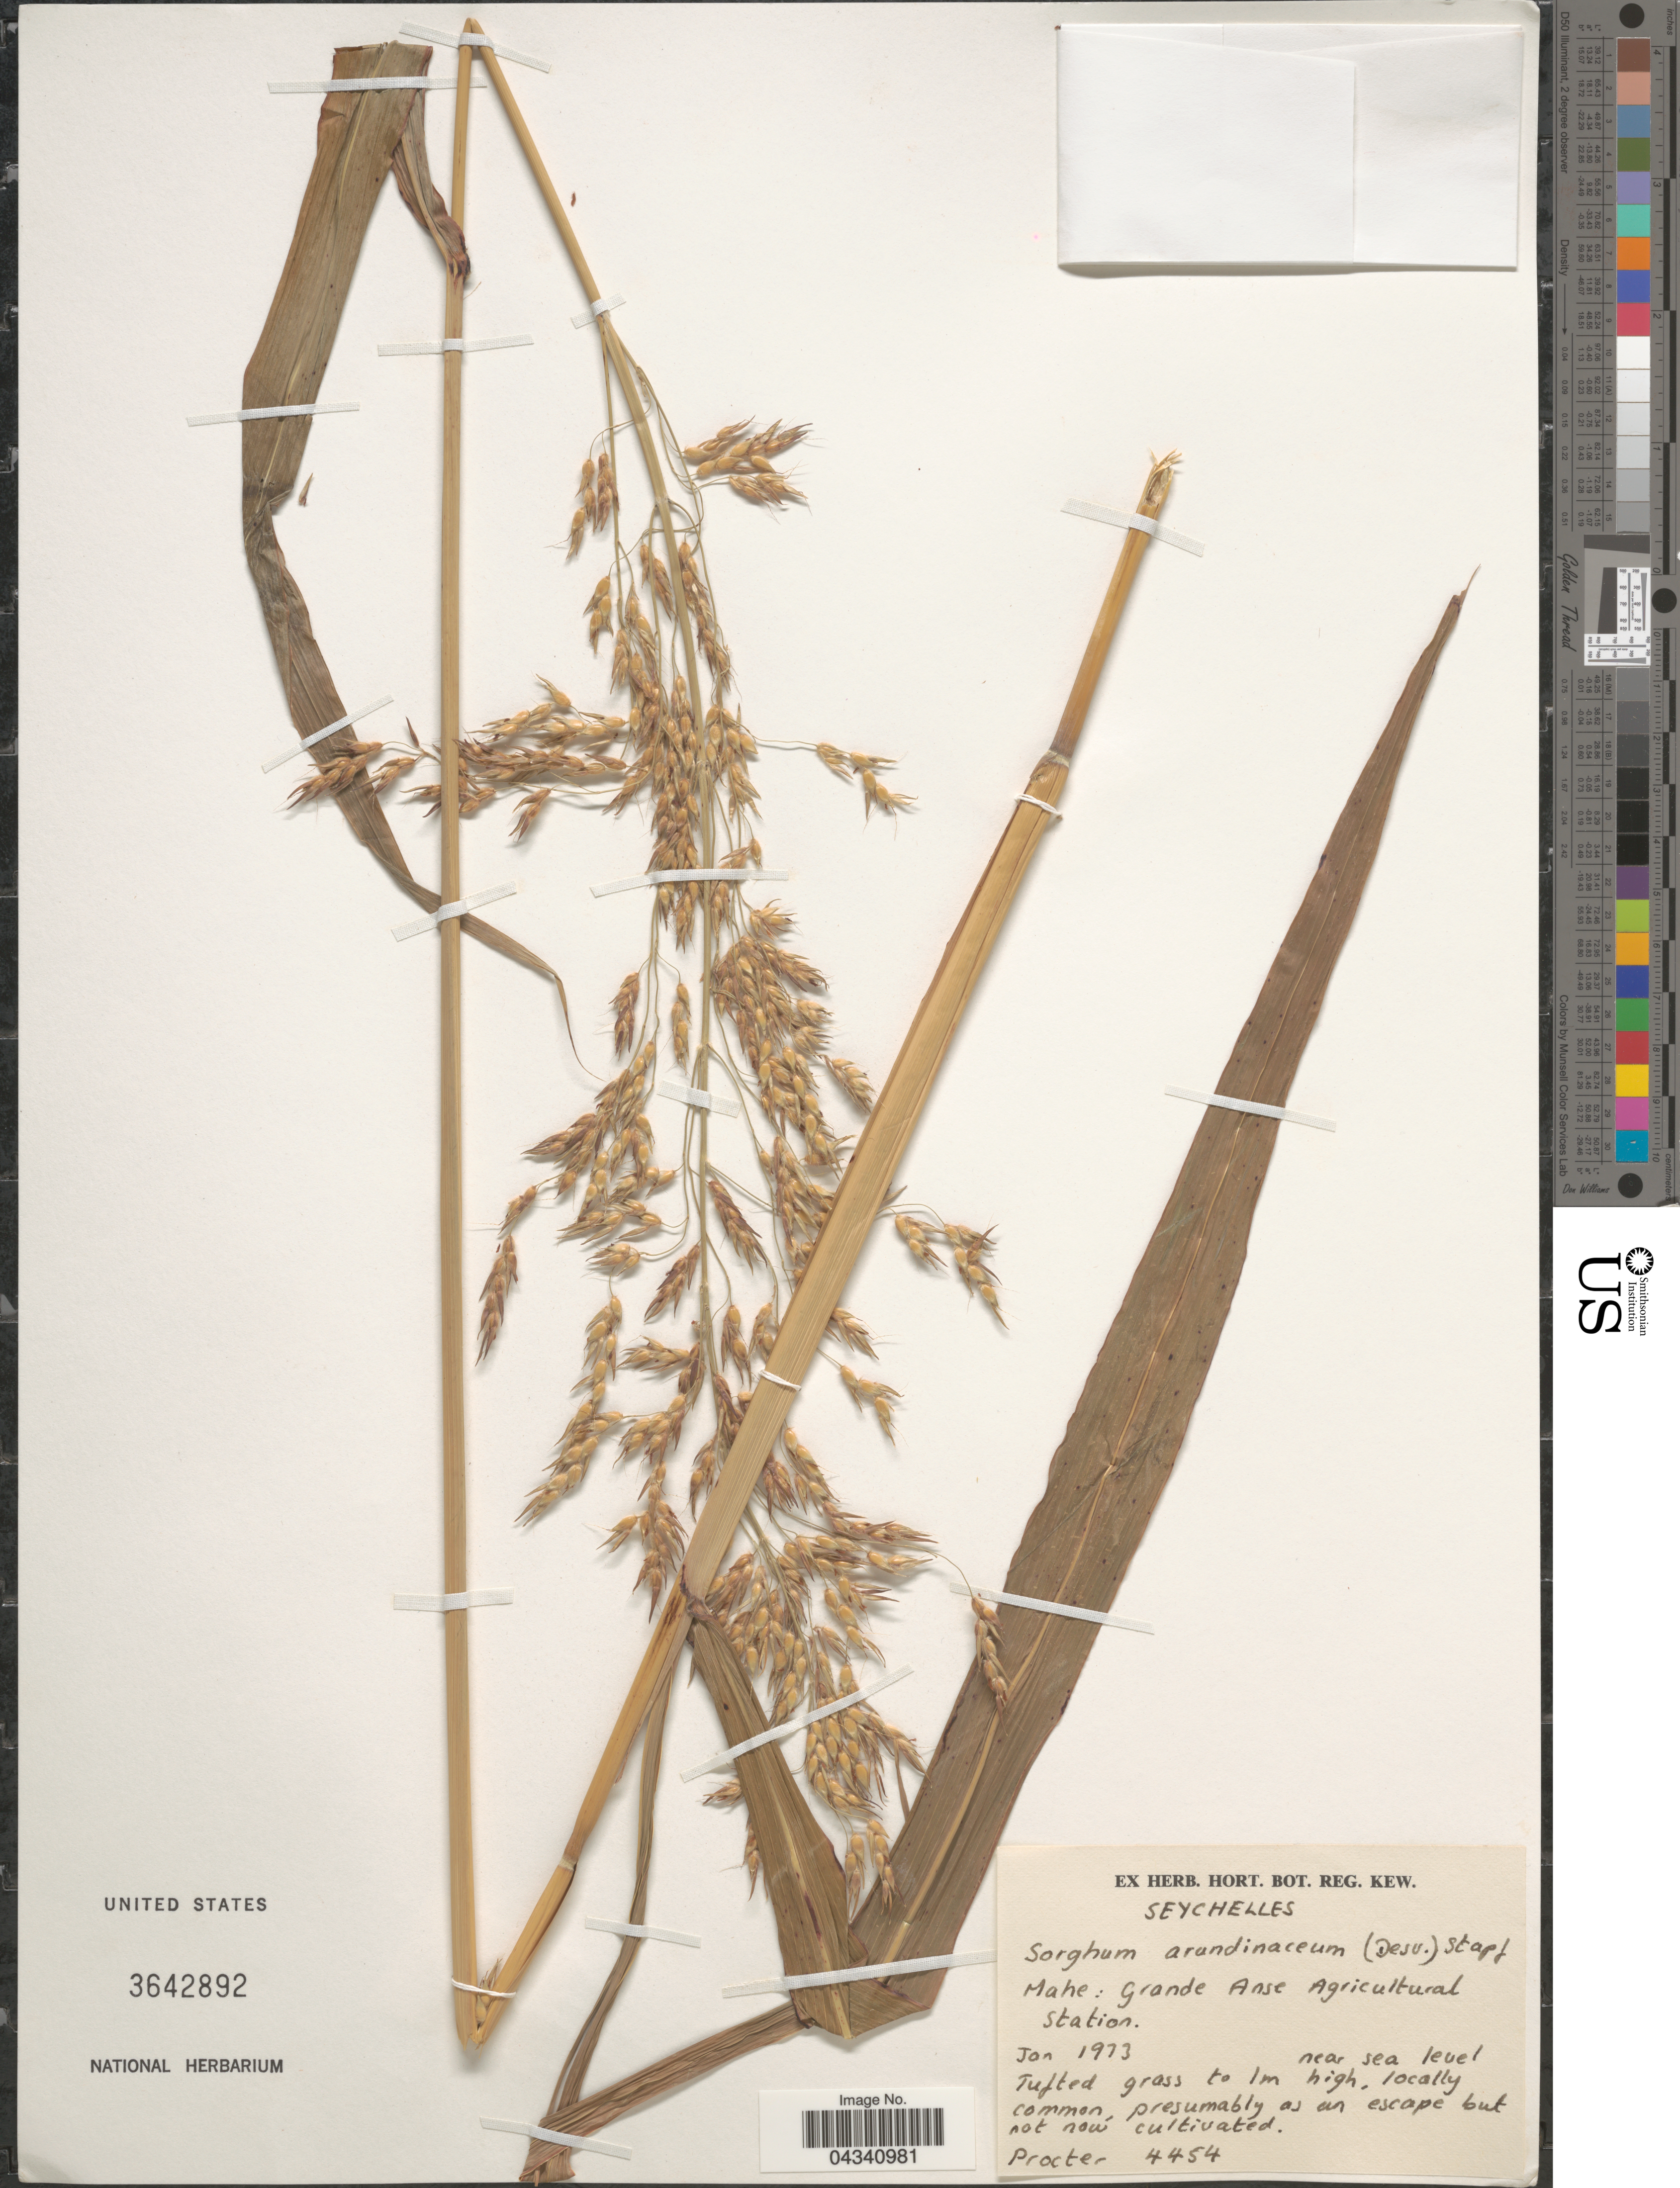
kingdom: Plantae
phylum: Tracheophyta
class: Liliopsida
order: Poales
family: Poaceae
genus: Sorghum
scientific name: Sorghum arundinaceum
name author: (Desv.) Stapf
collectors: Procter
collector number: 4454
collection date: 1973-01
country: Seychelles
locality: Mahe: Grande Anse Agricultural Station.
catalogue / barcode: US 3642892